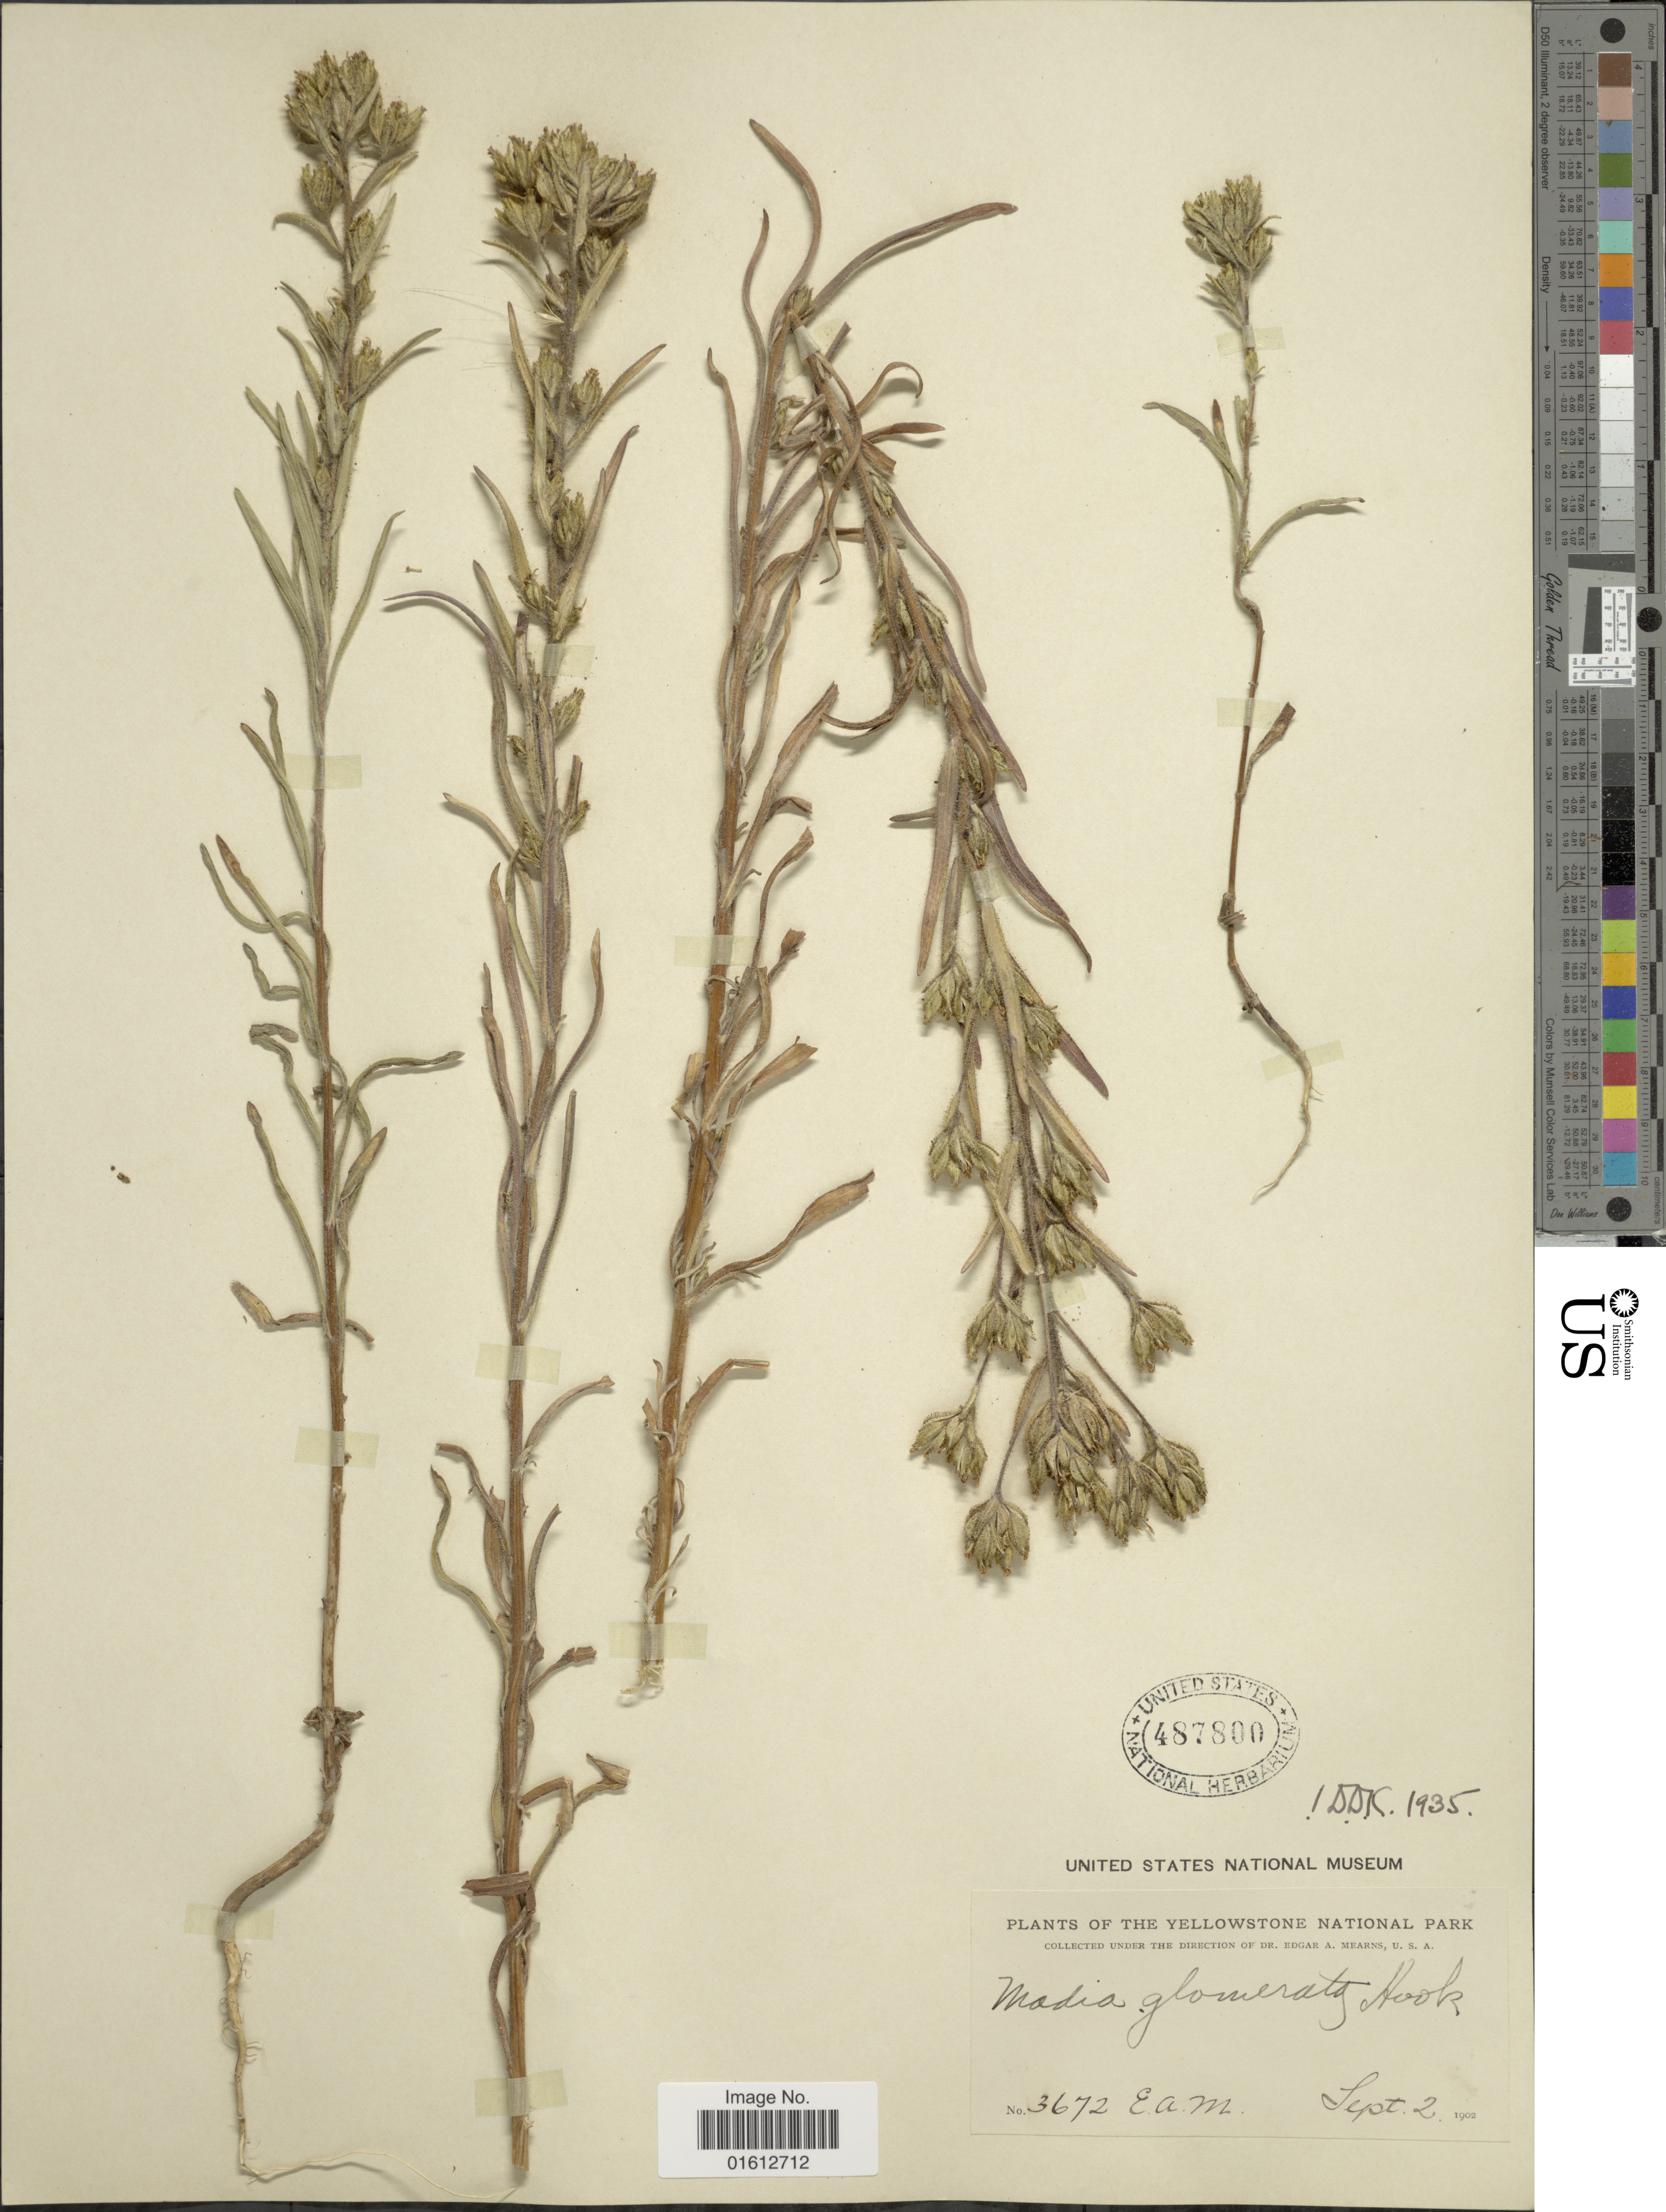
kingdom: Plantae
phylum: Tracheophyta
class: Magnoliopsida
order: Asterales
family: Asteraceae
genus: Madia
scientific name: Madia glomerata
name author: Hook.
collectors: E. A. Mearns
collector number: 3672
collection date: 1902-09-02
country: United States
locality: Yellowstone National Park.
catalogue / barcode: US 487800